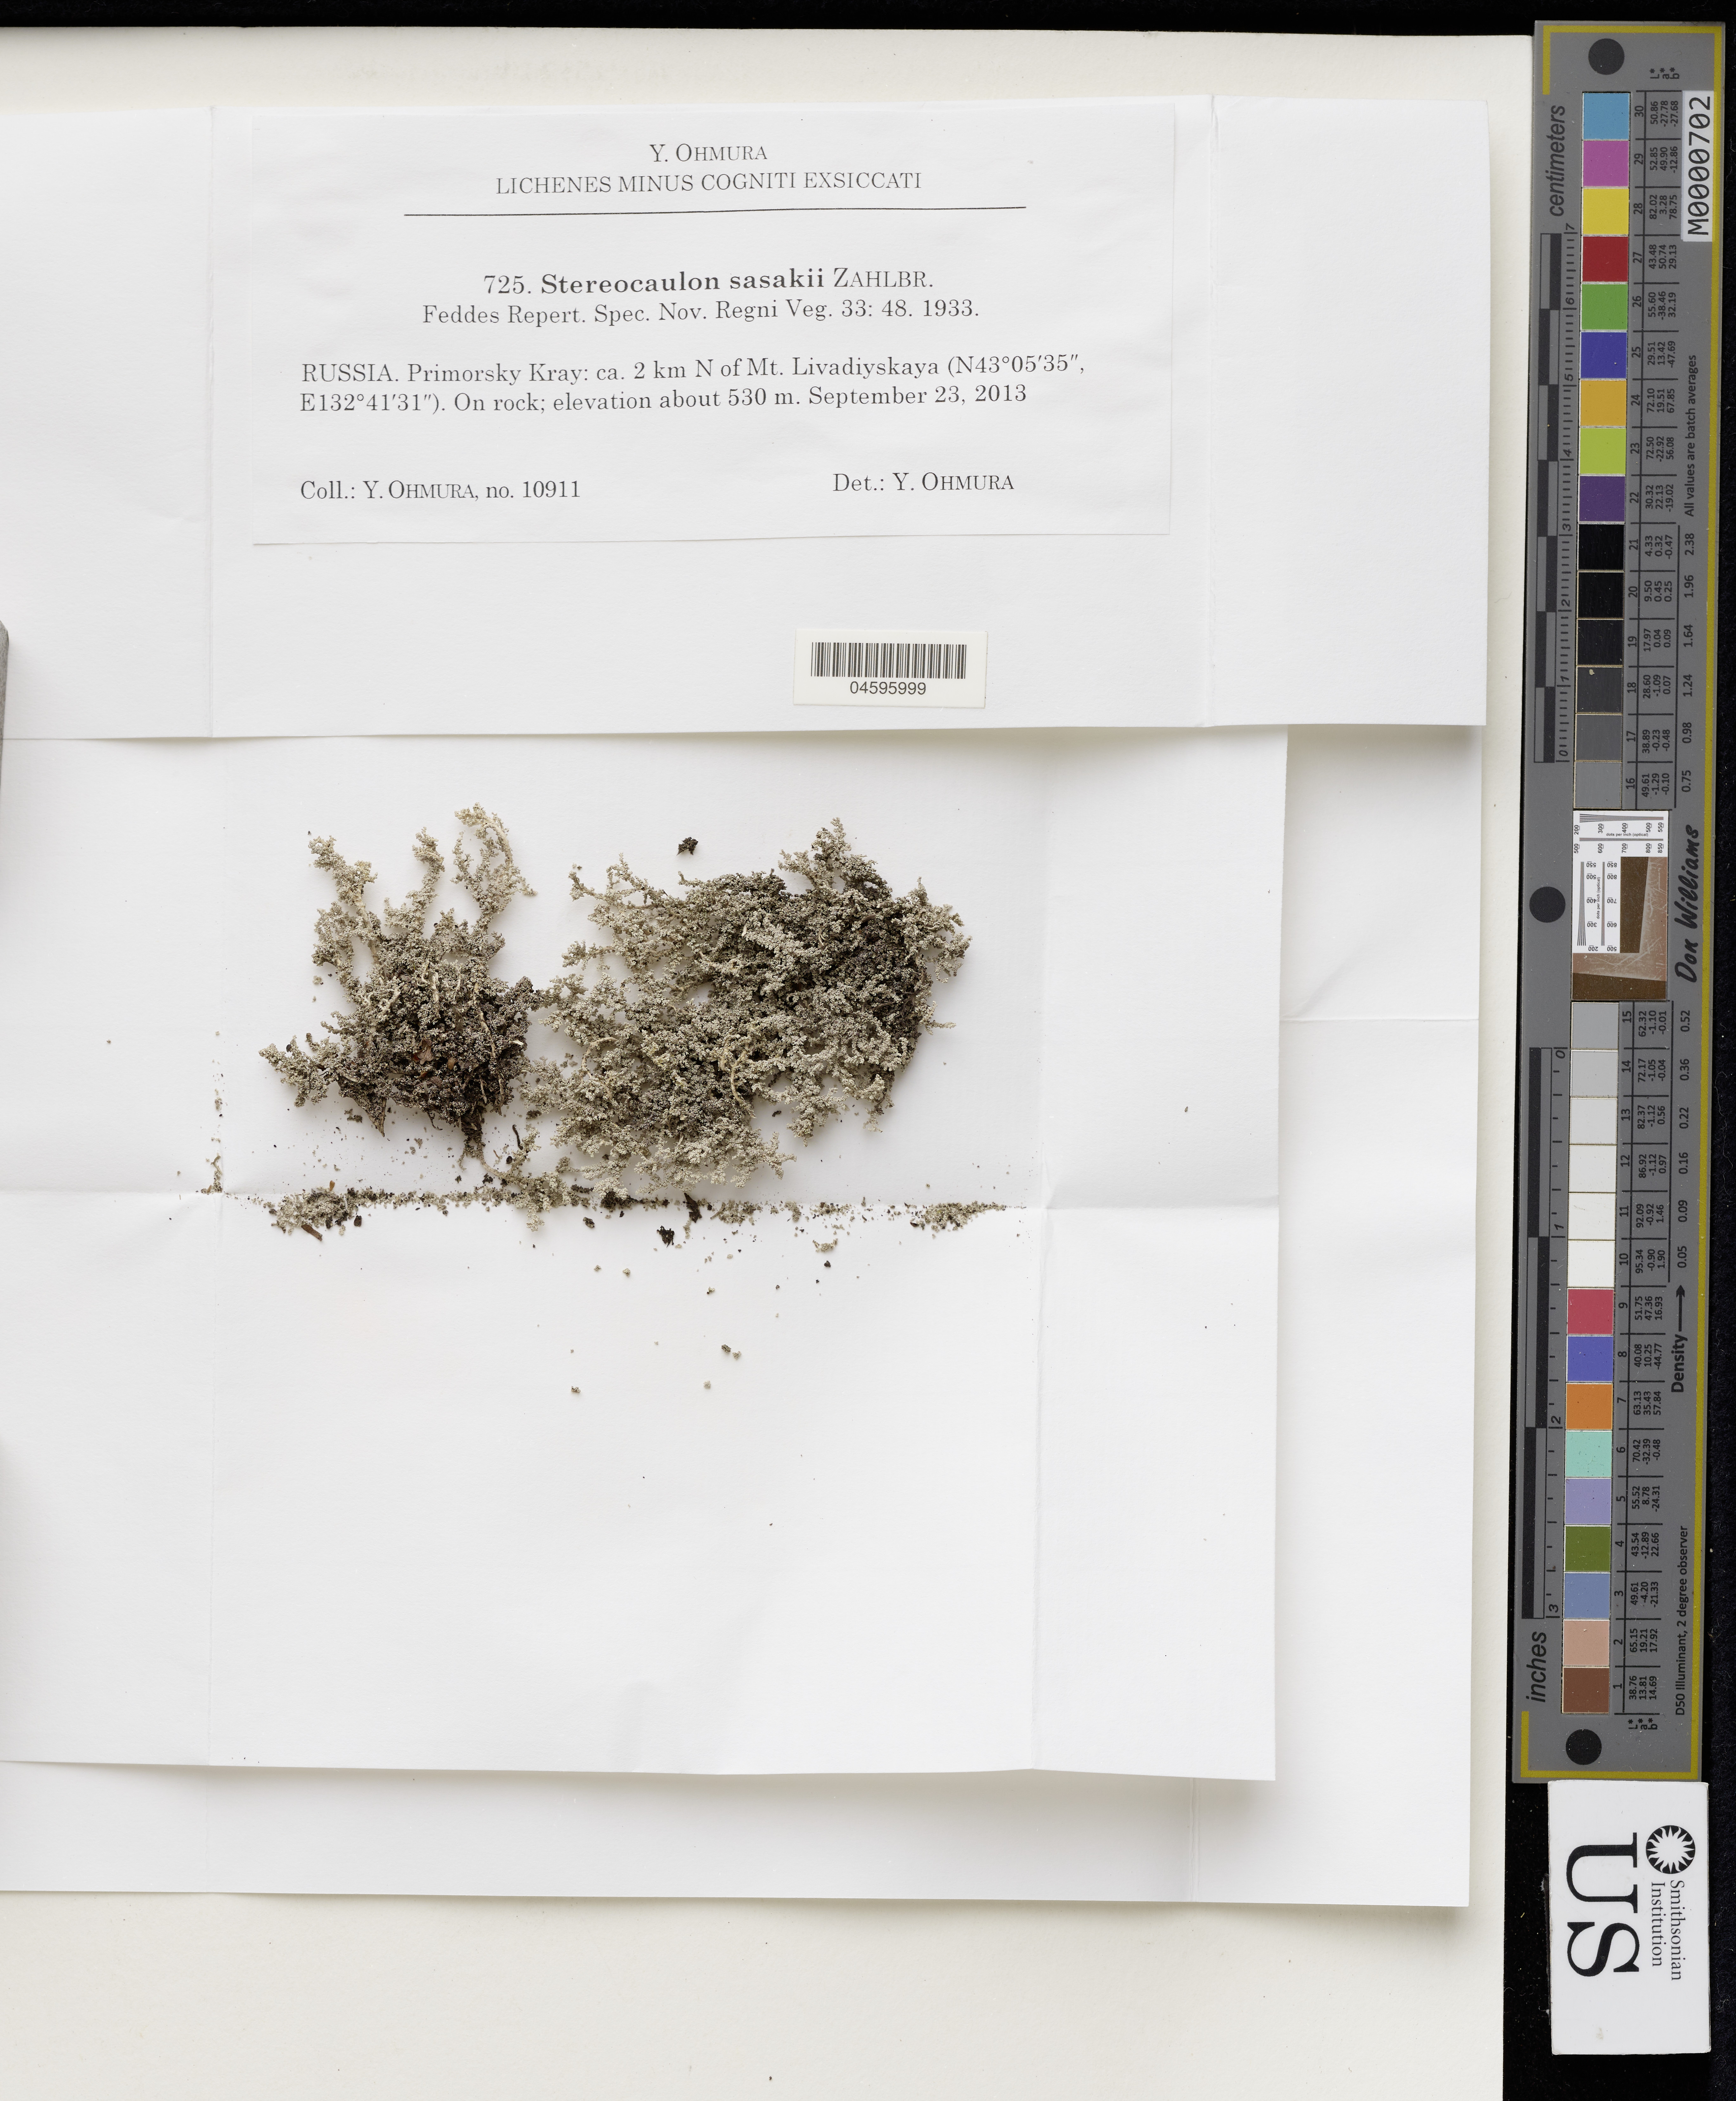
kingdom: Fungi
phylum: Ascomycota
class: Lecanoromycetes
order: Lecanorales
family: Stereocaulaceae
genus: Stereocaulon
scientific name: Stereocaulon sasakii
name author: Zahlbr.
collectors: Y. Ohmura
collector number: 10911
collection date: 2013-09-23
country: Russian Federation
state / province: Primorye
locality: Primorsky Kray: ca. 2 km N of Mt. Livadiyskaya.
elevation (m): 530